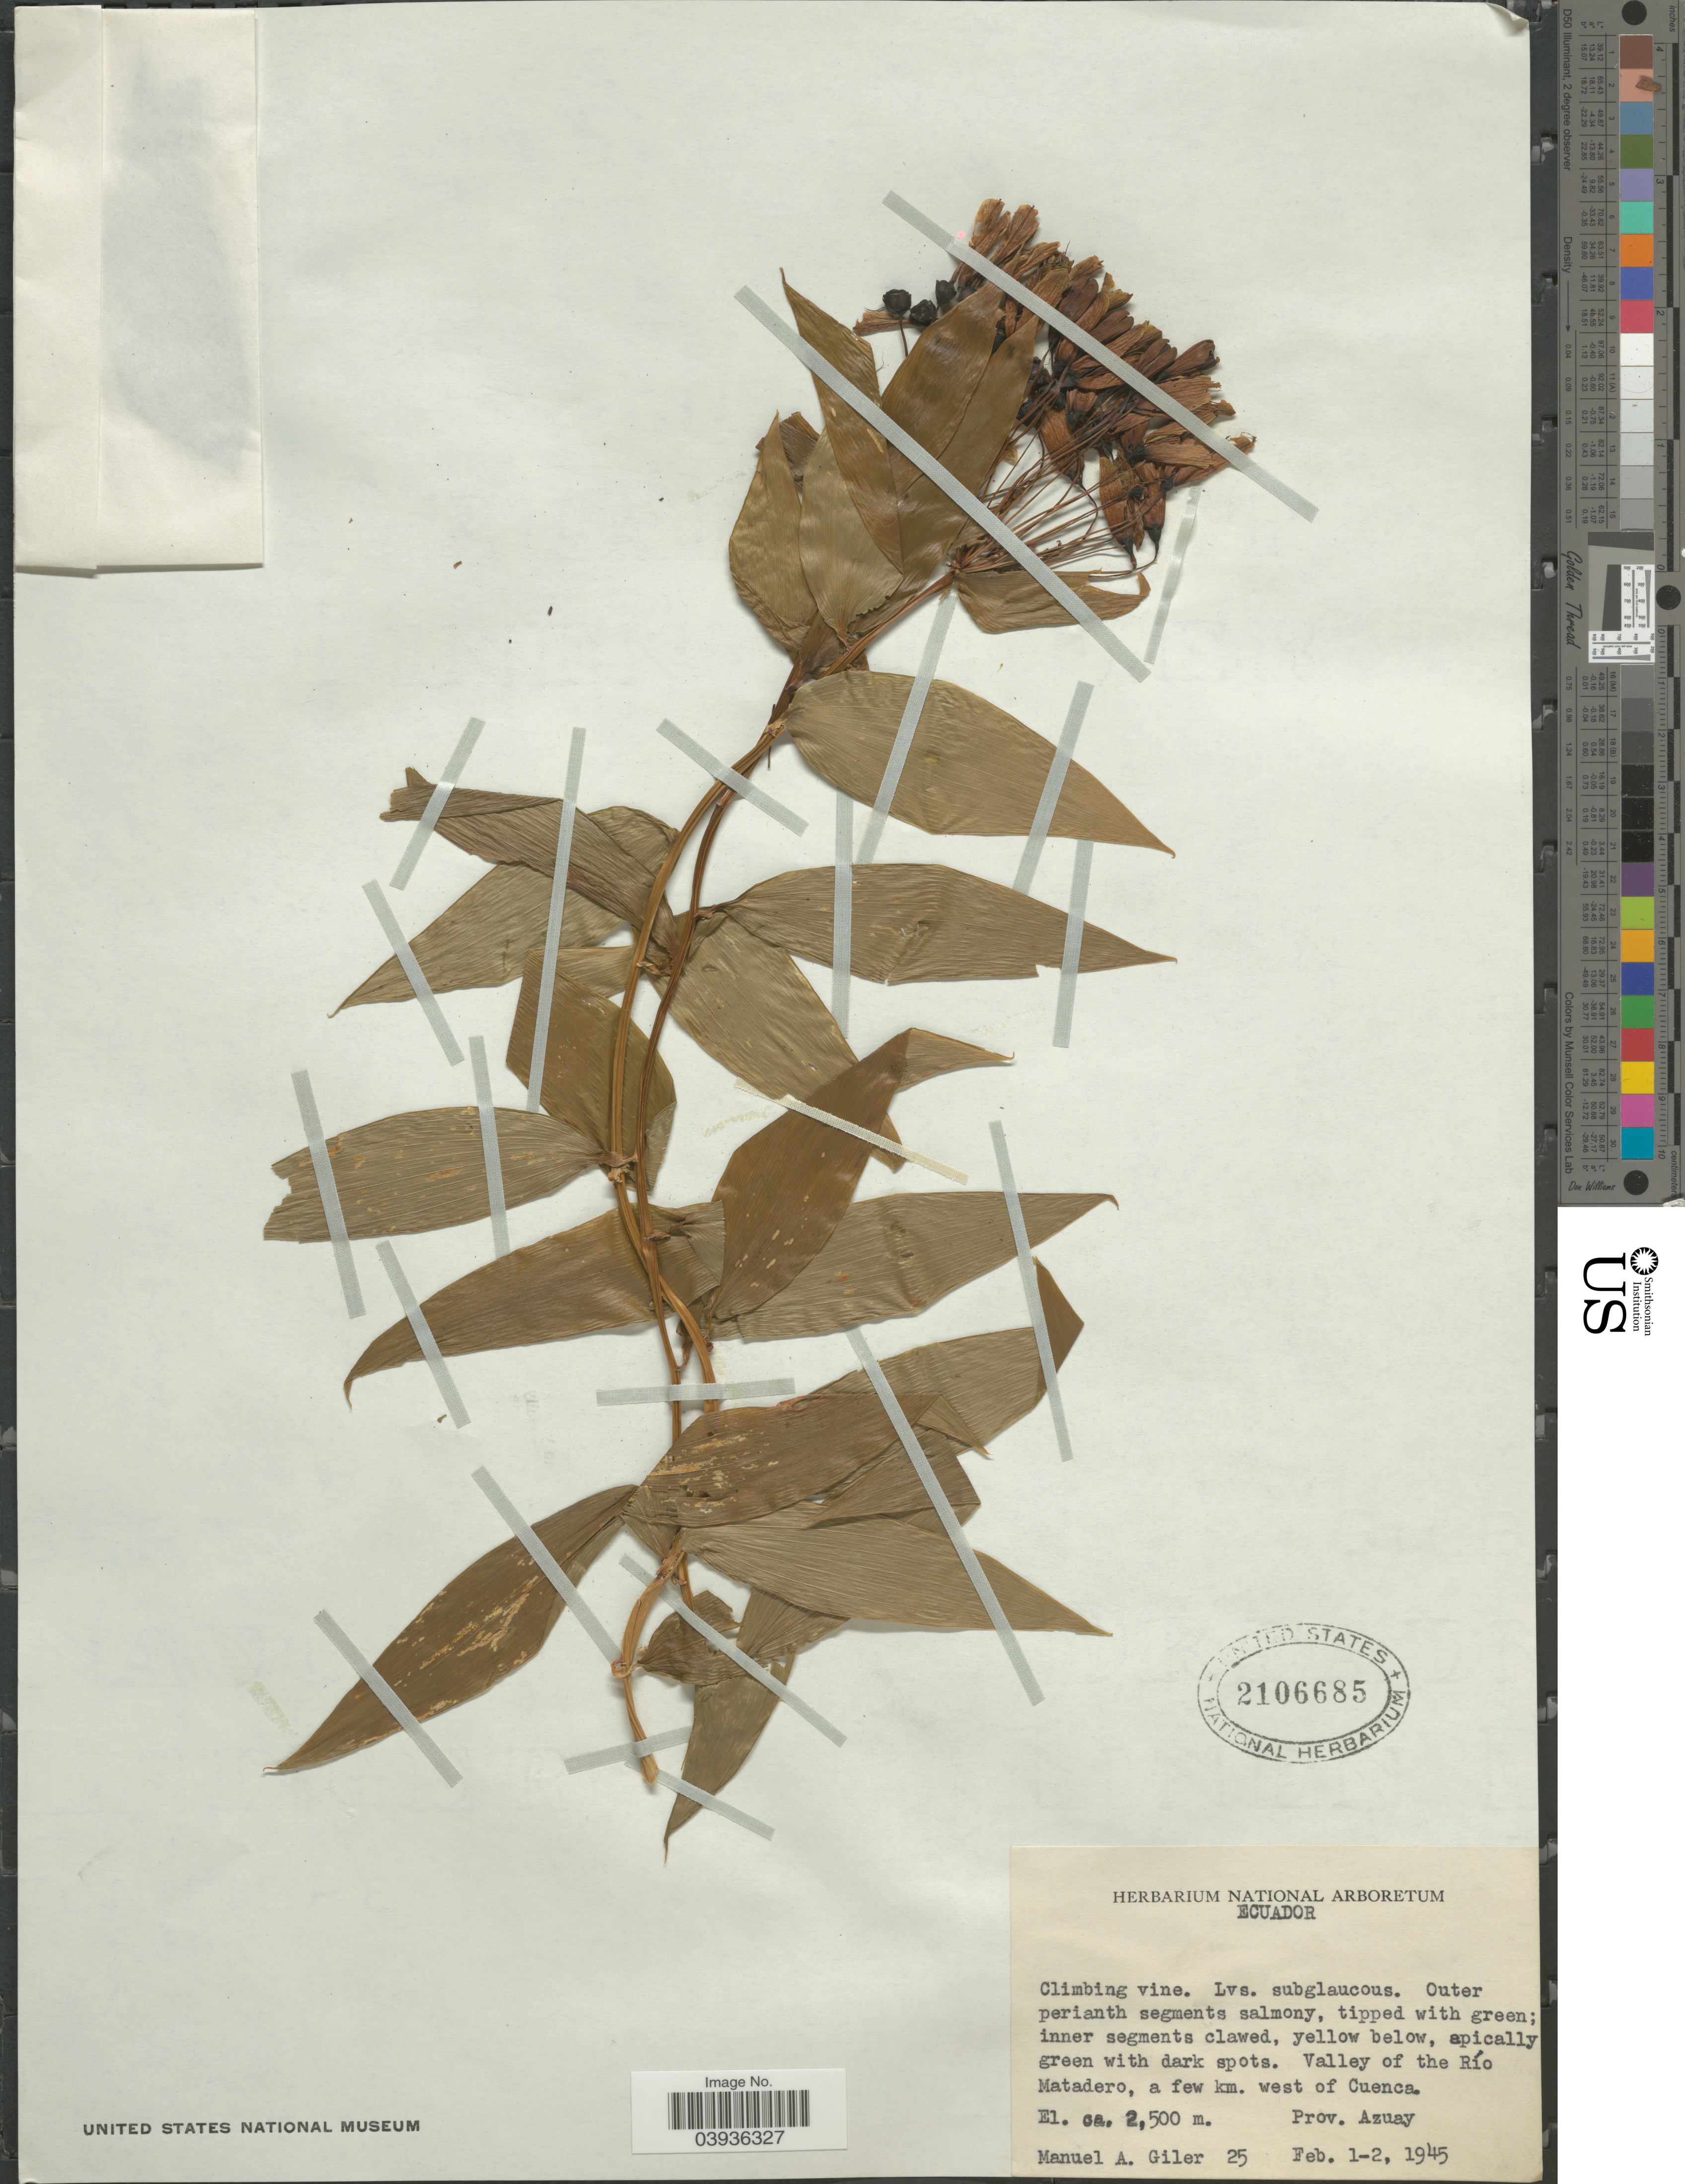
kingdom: Plantae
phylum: Tracheophyta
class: Liliopsida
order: Liliales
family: Alstroemeriaceae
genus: Bomarea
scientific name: Bomarea sp.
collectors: M. Gíler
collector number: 25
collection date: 1945-02-01/1945-02-02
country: Ecuador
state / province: Azuay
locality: Valley of the Río Matadero, a few km. west of Cuenca.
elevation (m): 2500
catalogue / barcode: US 2106685